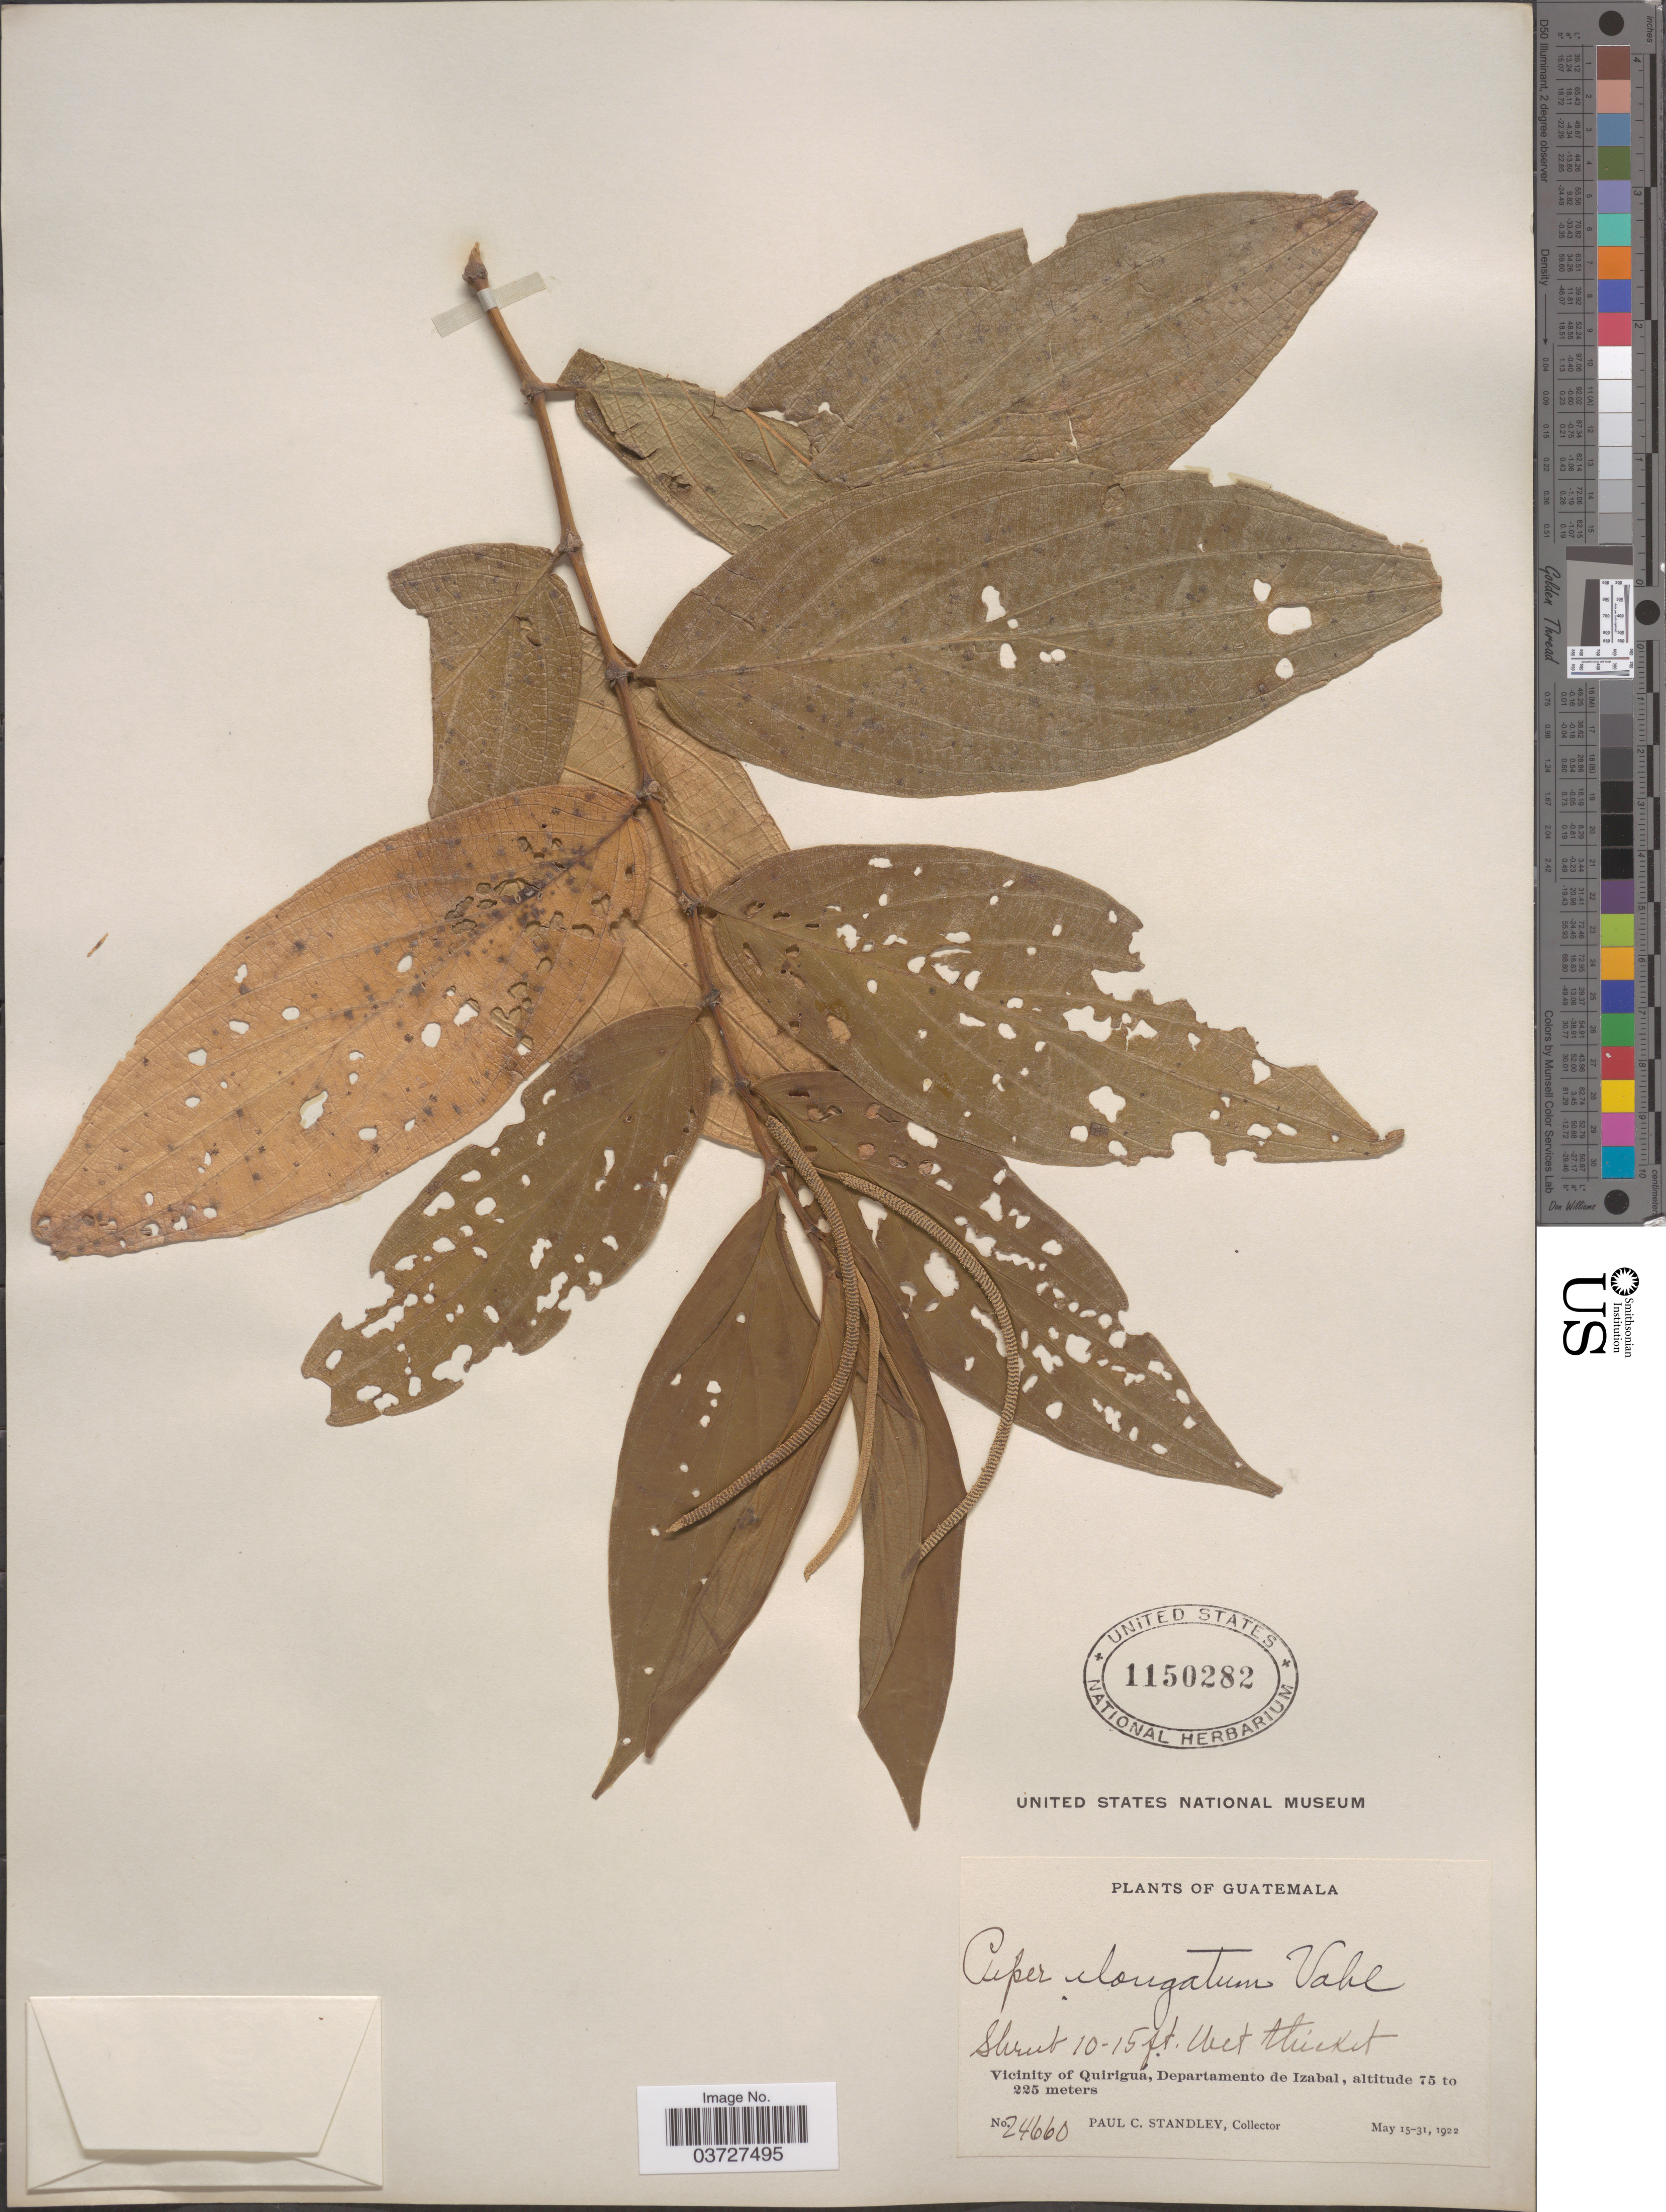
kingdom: Plantae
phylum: Tracheophyta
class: Magnoliopsida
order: Piperales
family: Piperaceae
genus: Piper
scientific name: Piper elongatum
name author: Vahl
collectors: P. C. Standley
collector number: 24660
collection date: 1922-05-15/1922-05-31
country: Guatemala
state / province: Izabal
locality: Vicinity of Quiriguá, Departamento de Izabal.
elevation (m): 75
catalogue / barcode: US 1150282